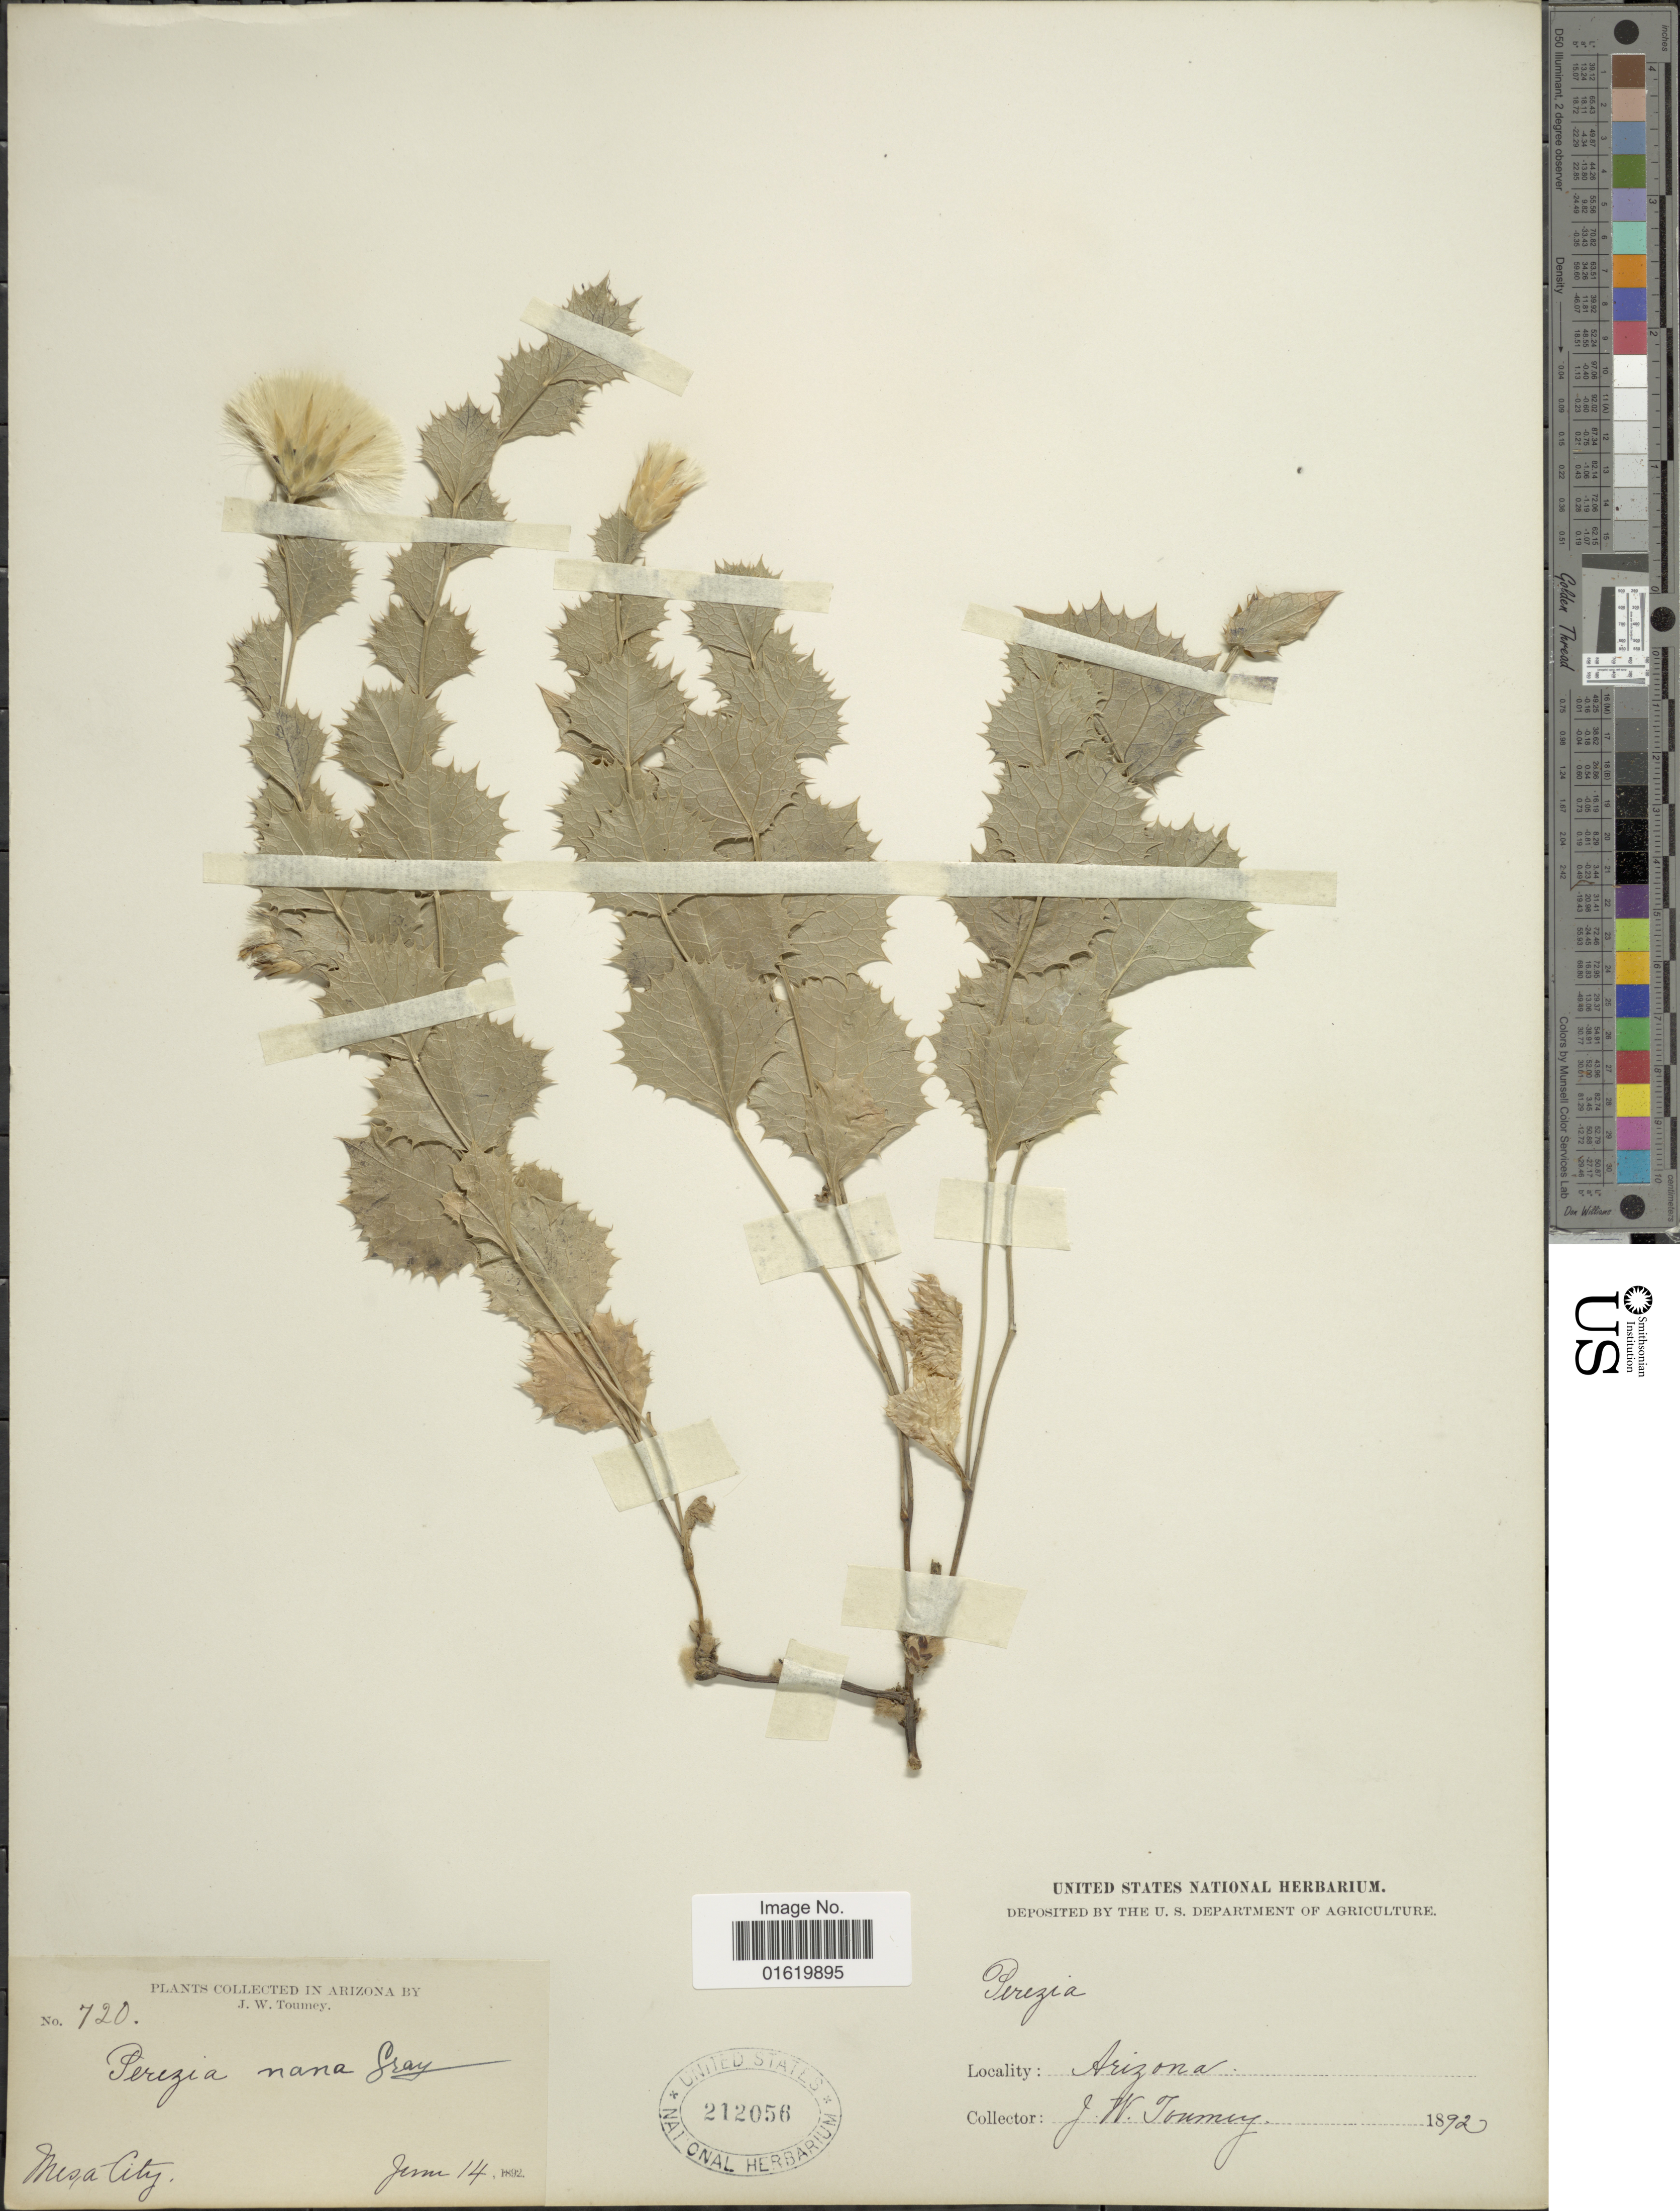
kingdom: Plantae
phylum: Tracheophyta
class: Magnoliopsida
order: Asterales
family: Asteraceae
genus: Acourtia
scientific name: Acourtia nana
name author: (A. Gray) Reveal & R.M. King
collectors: J. Tourney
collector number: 720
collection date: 1892-06-14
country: United States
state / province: Arizona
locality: Mesa City.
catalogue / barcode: US 212056